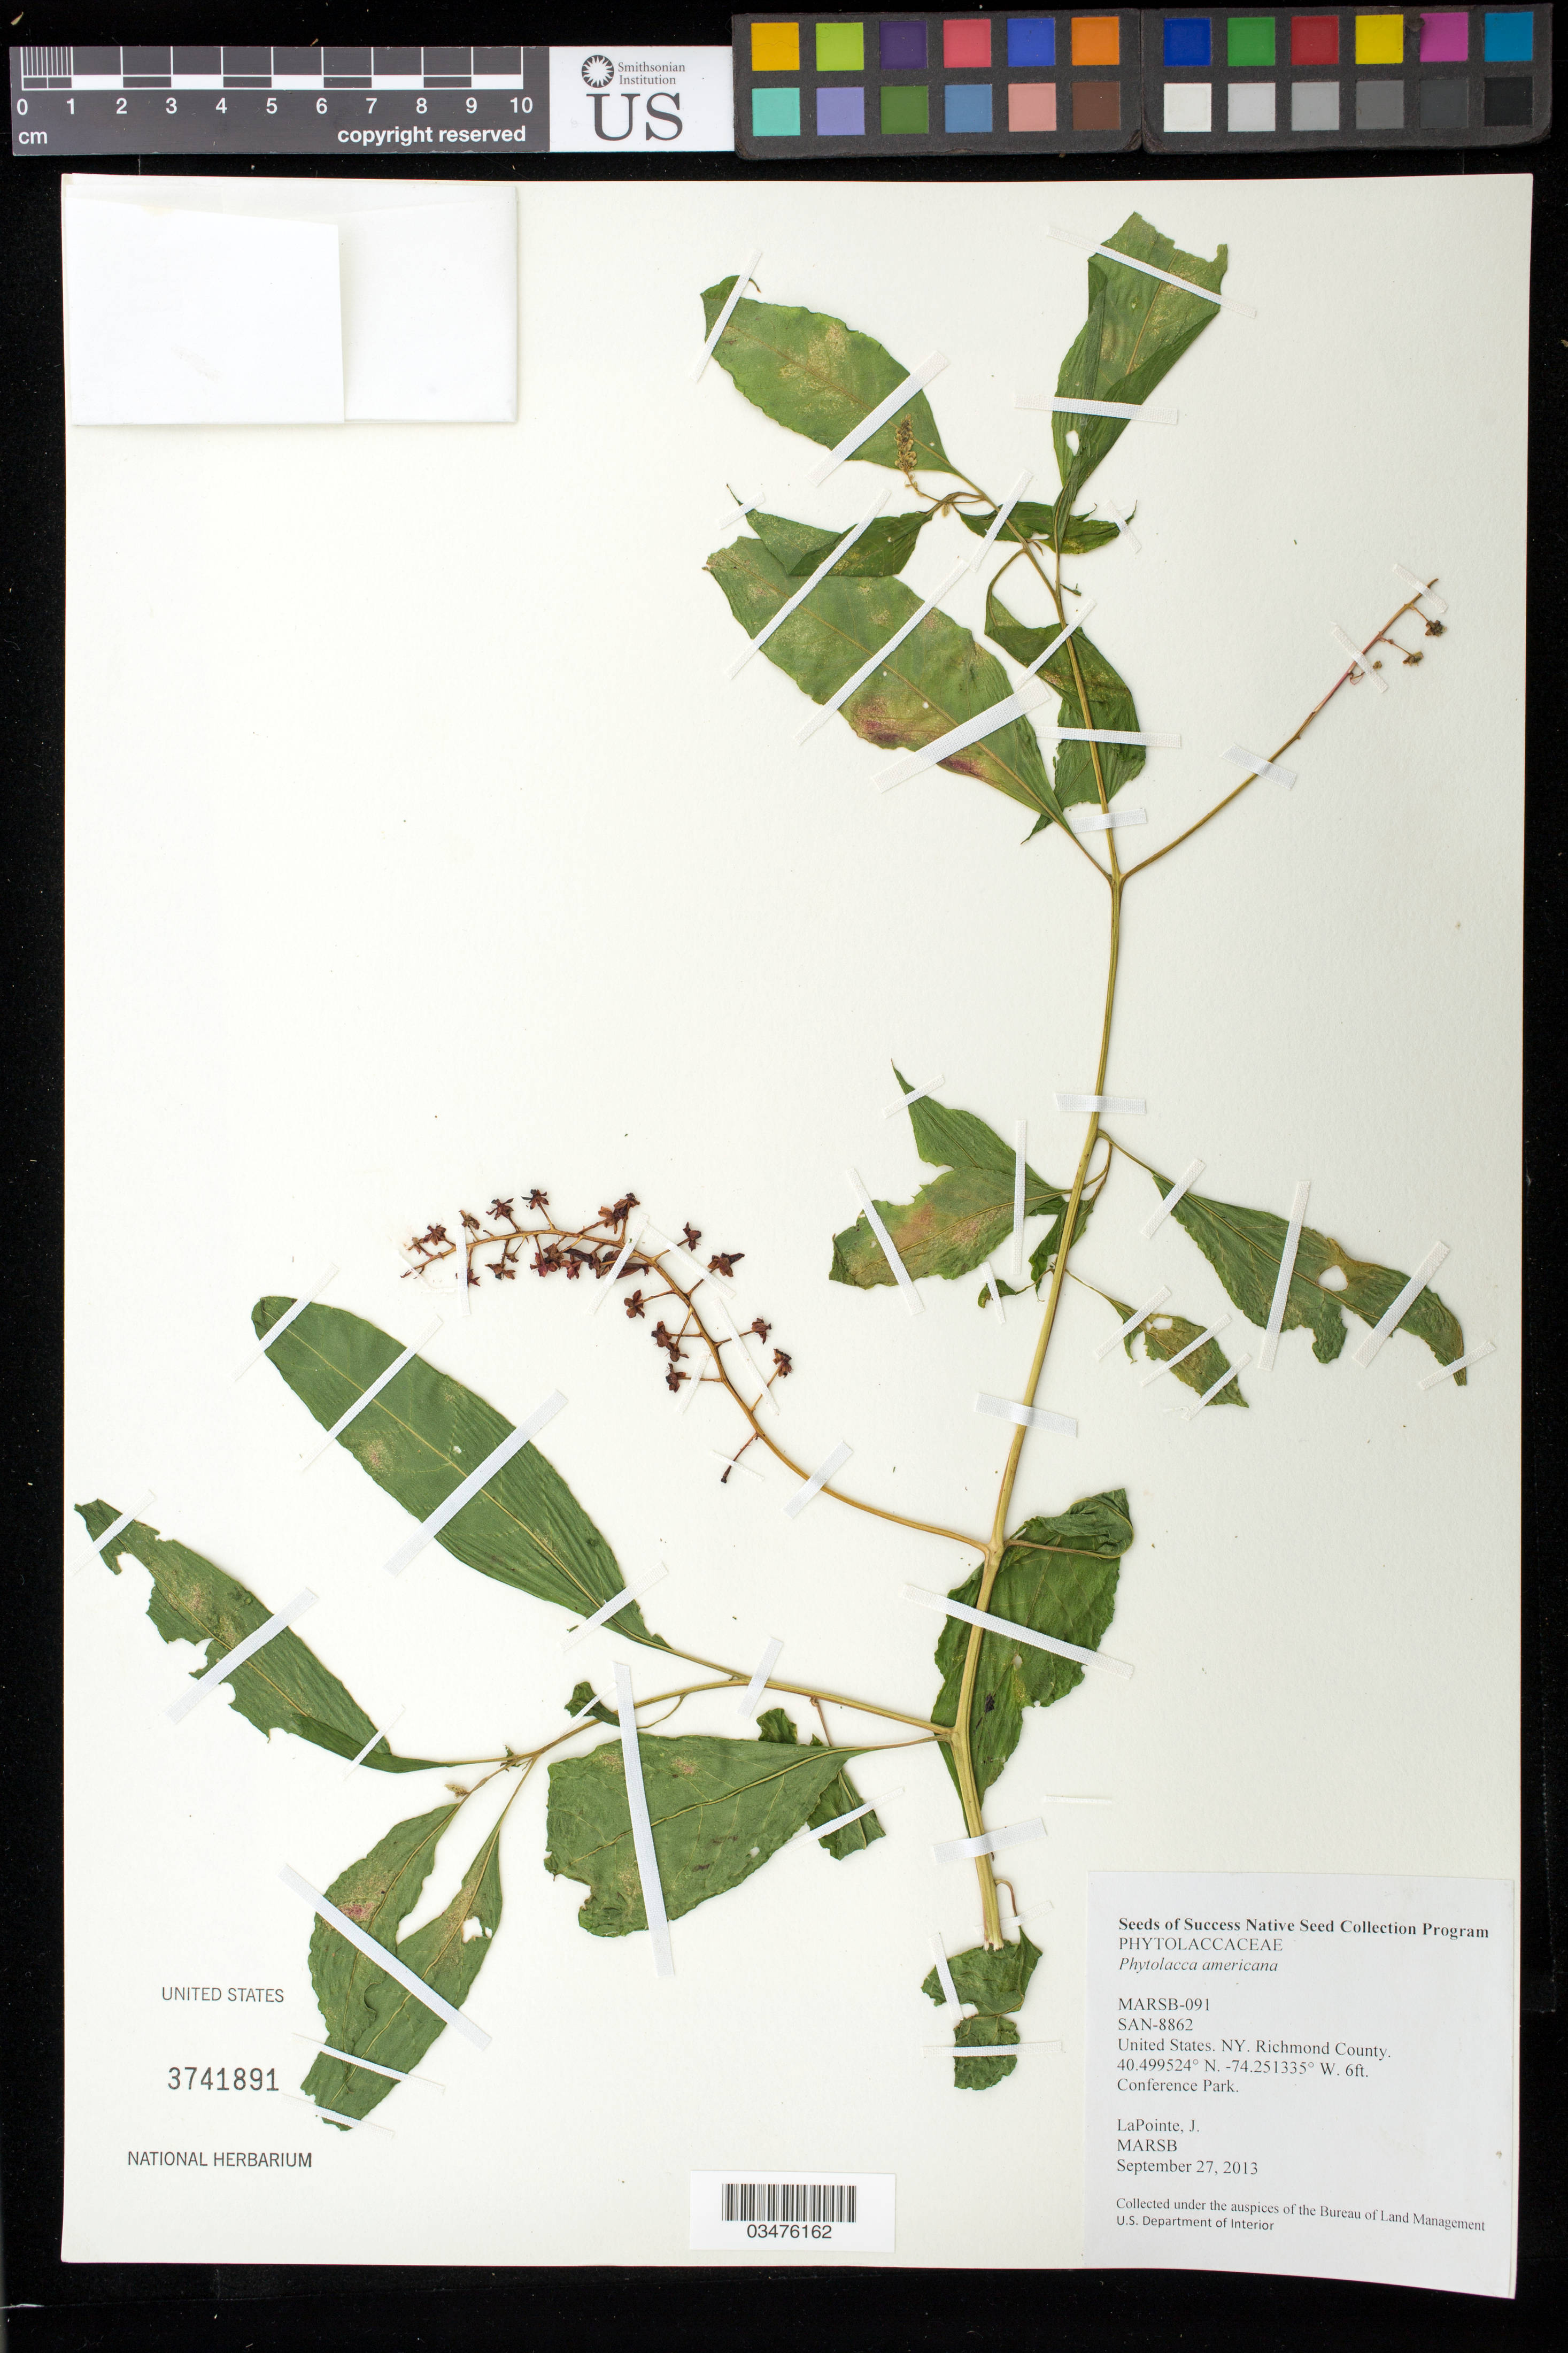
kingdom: Plantae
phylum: Tracheophyta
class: Magnoliopsida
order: Caryophyllales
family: Phytolaccaceae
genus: Phytolacca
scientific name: Phytolacca americana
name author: L.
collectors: J. LaPointe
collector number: MARSB-091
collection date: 2013-09-27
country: United States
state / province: New York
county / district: Richmond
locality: Conference Park.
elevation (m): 2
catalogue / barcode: US 3741891